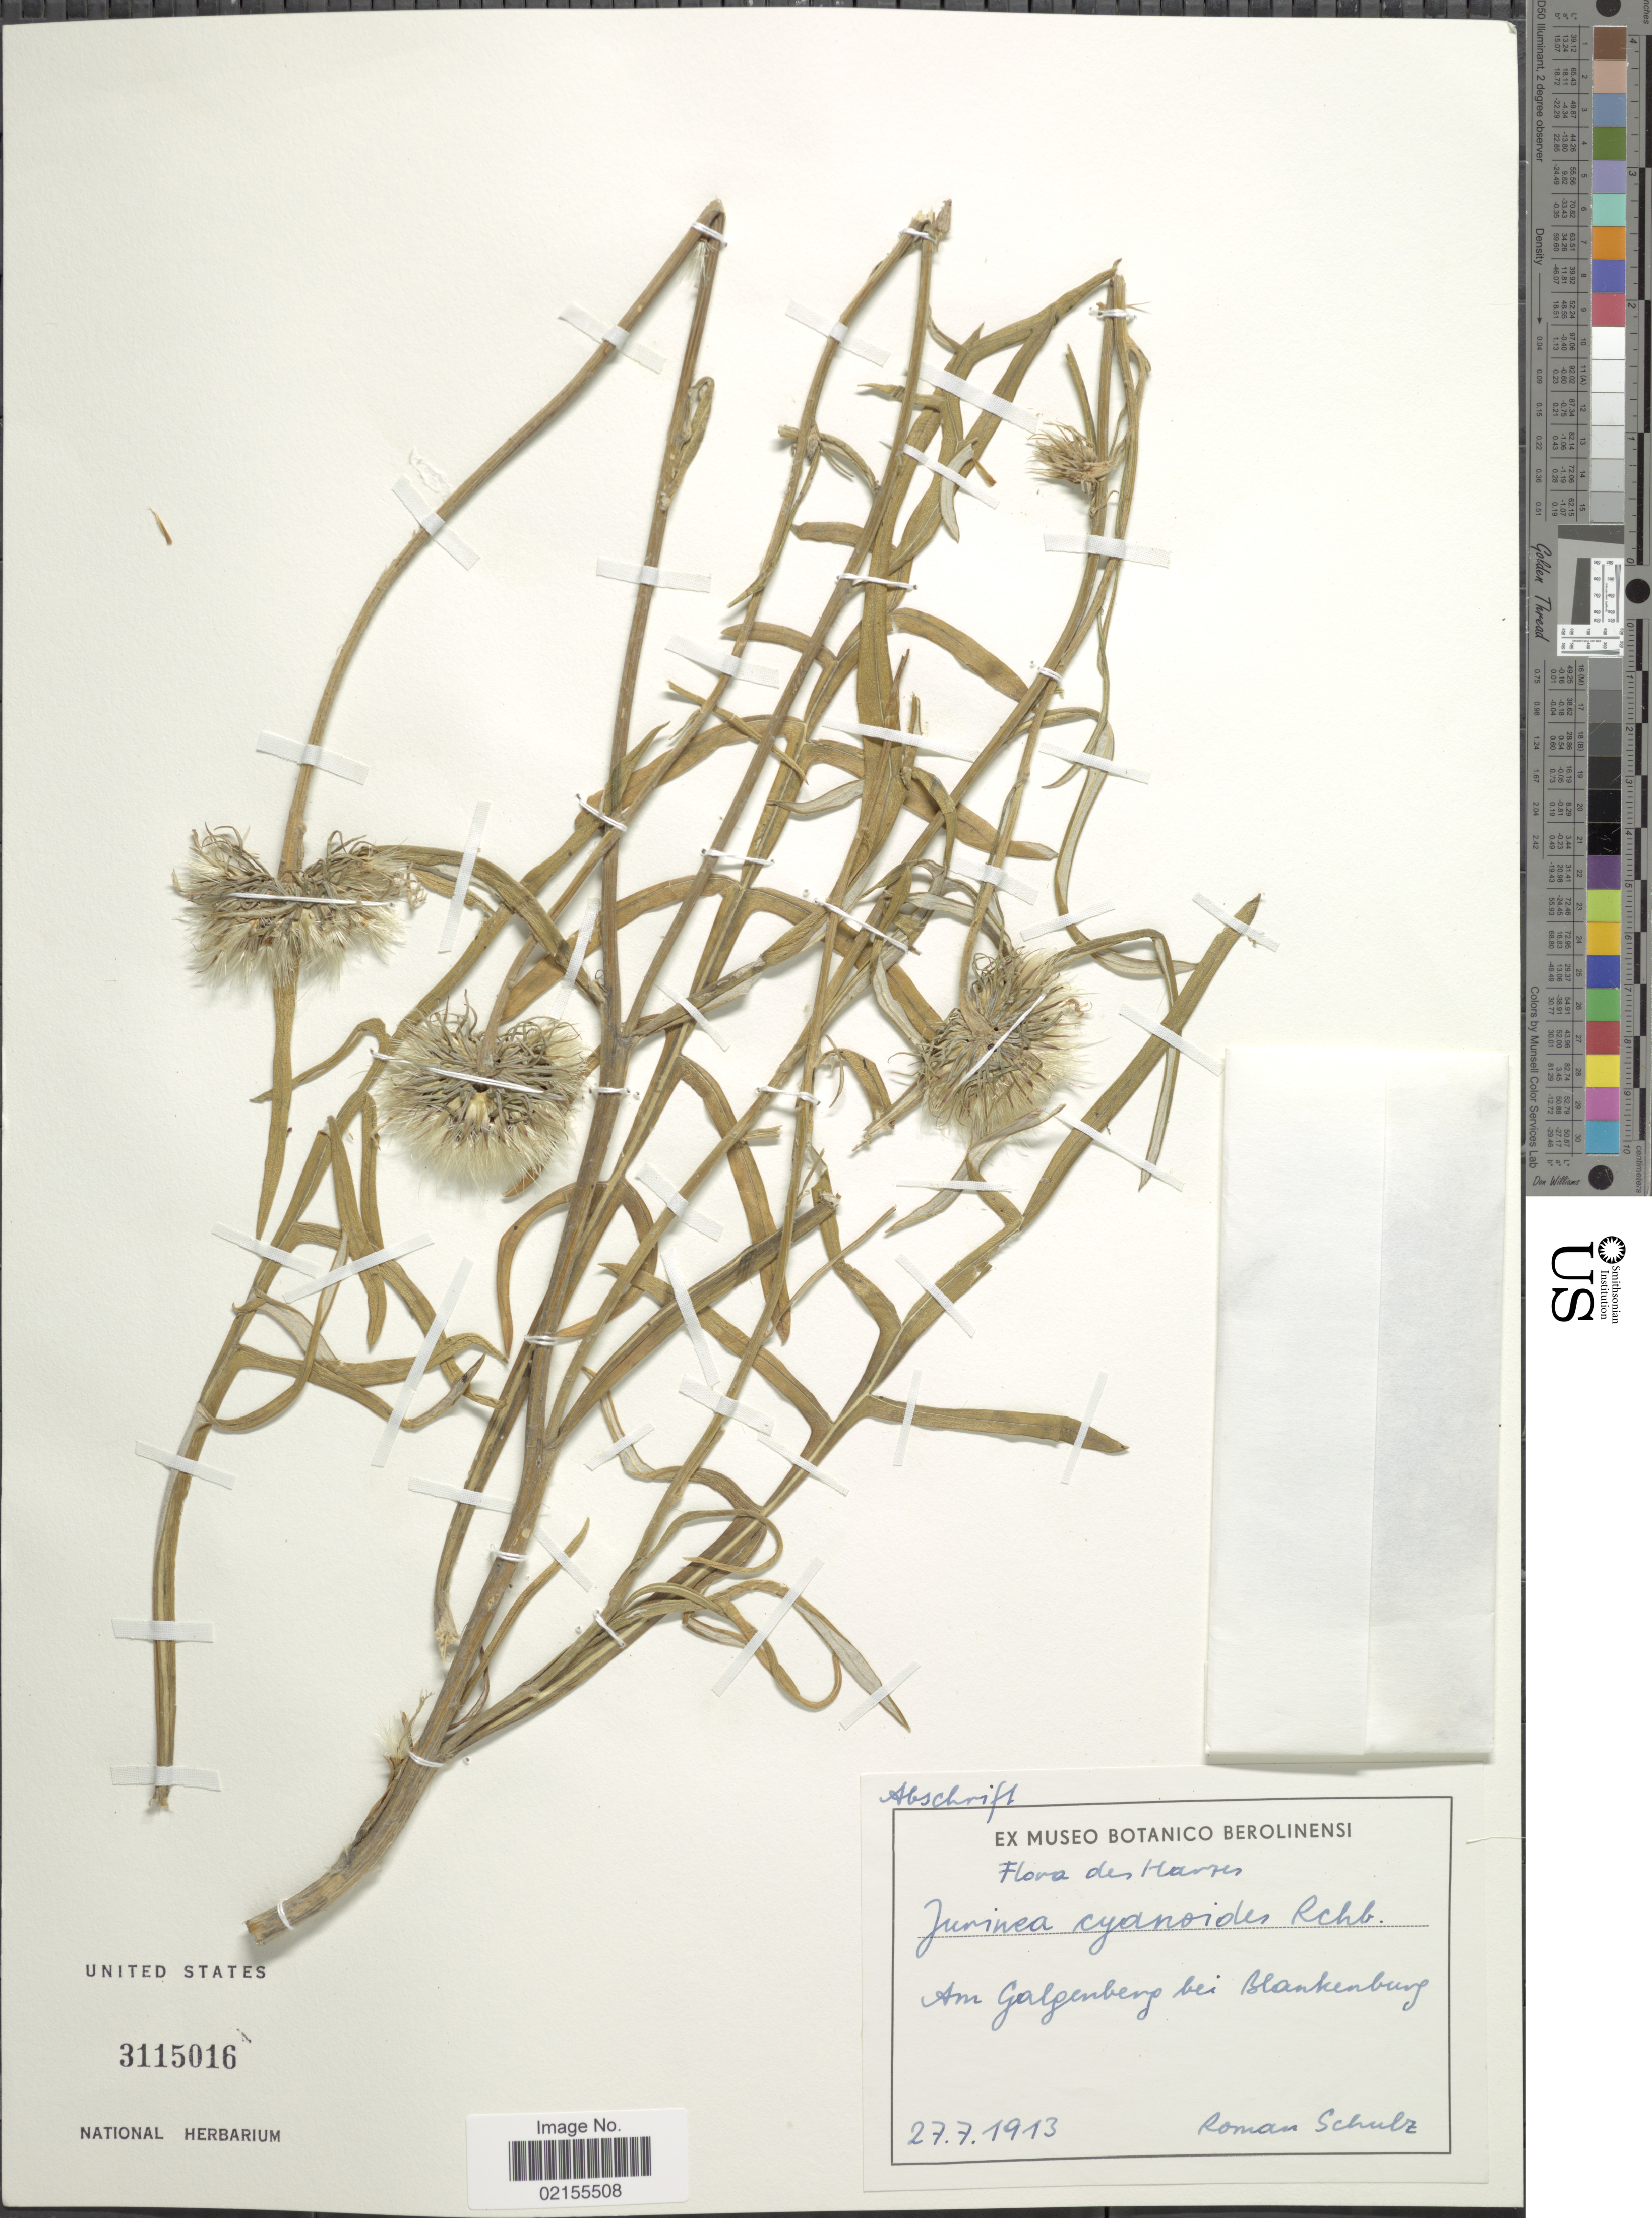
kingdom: Plantae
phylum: Tracheophyta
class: Magnoliopsida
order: Asterales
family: Asteraceae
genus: Jurinea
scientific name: Jurinea cyanoides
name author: (L.) Rchb.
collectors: R. Schulz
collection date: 1913-07-27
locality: Hautes [interpreted], am galgenberg bei Blankenberg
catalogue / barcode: US 3115016